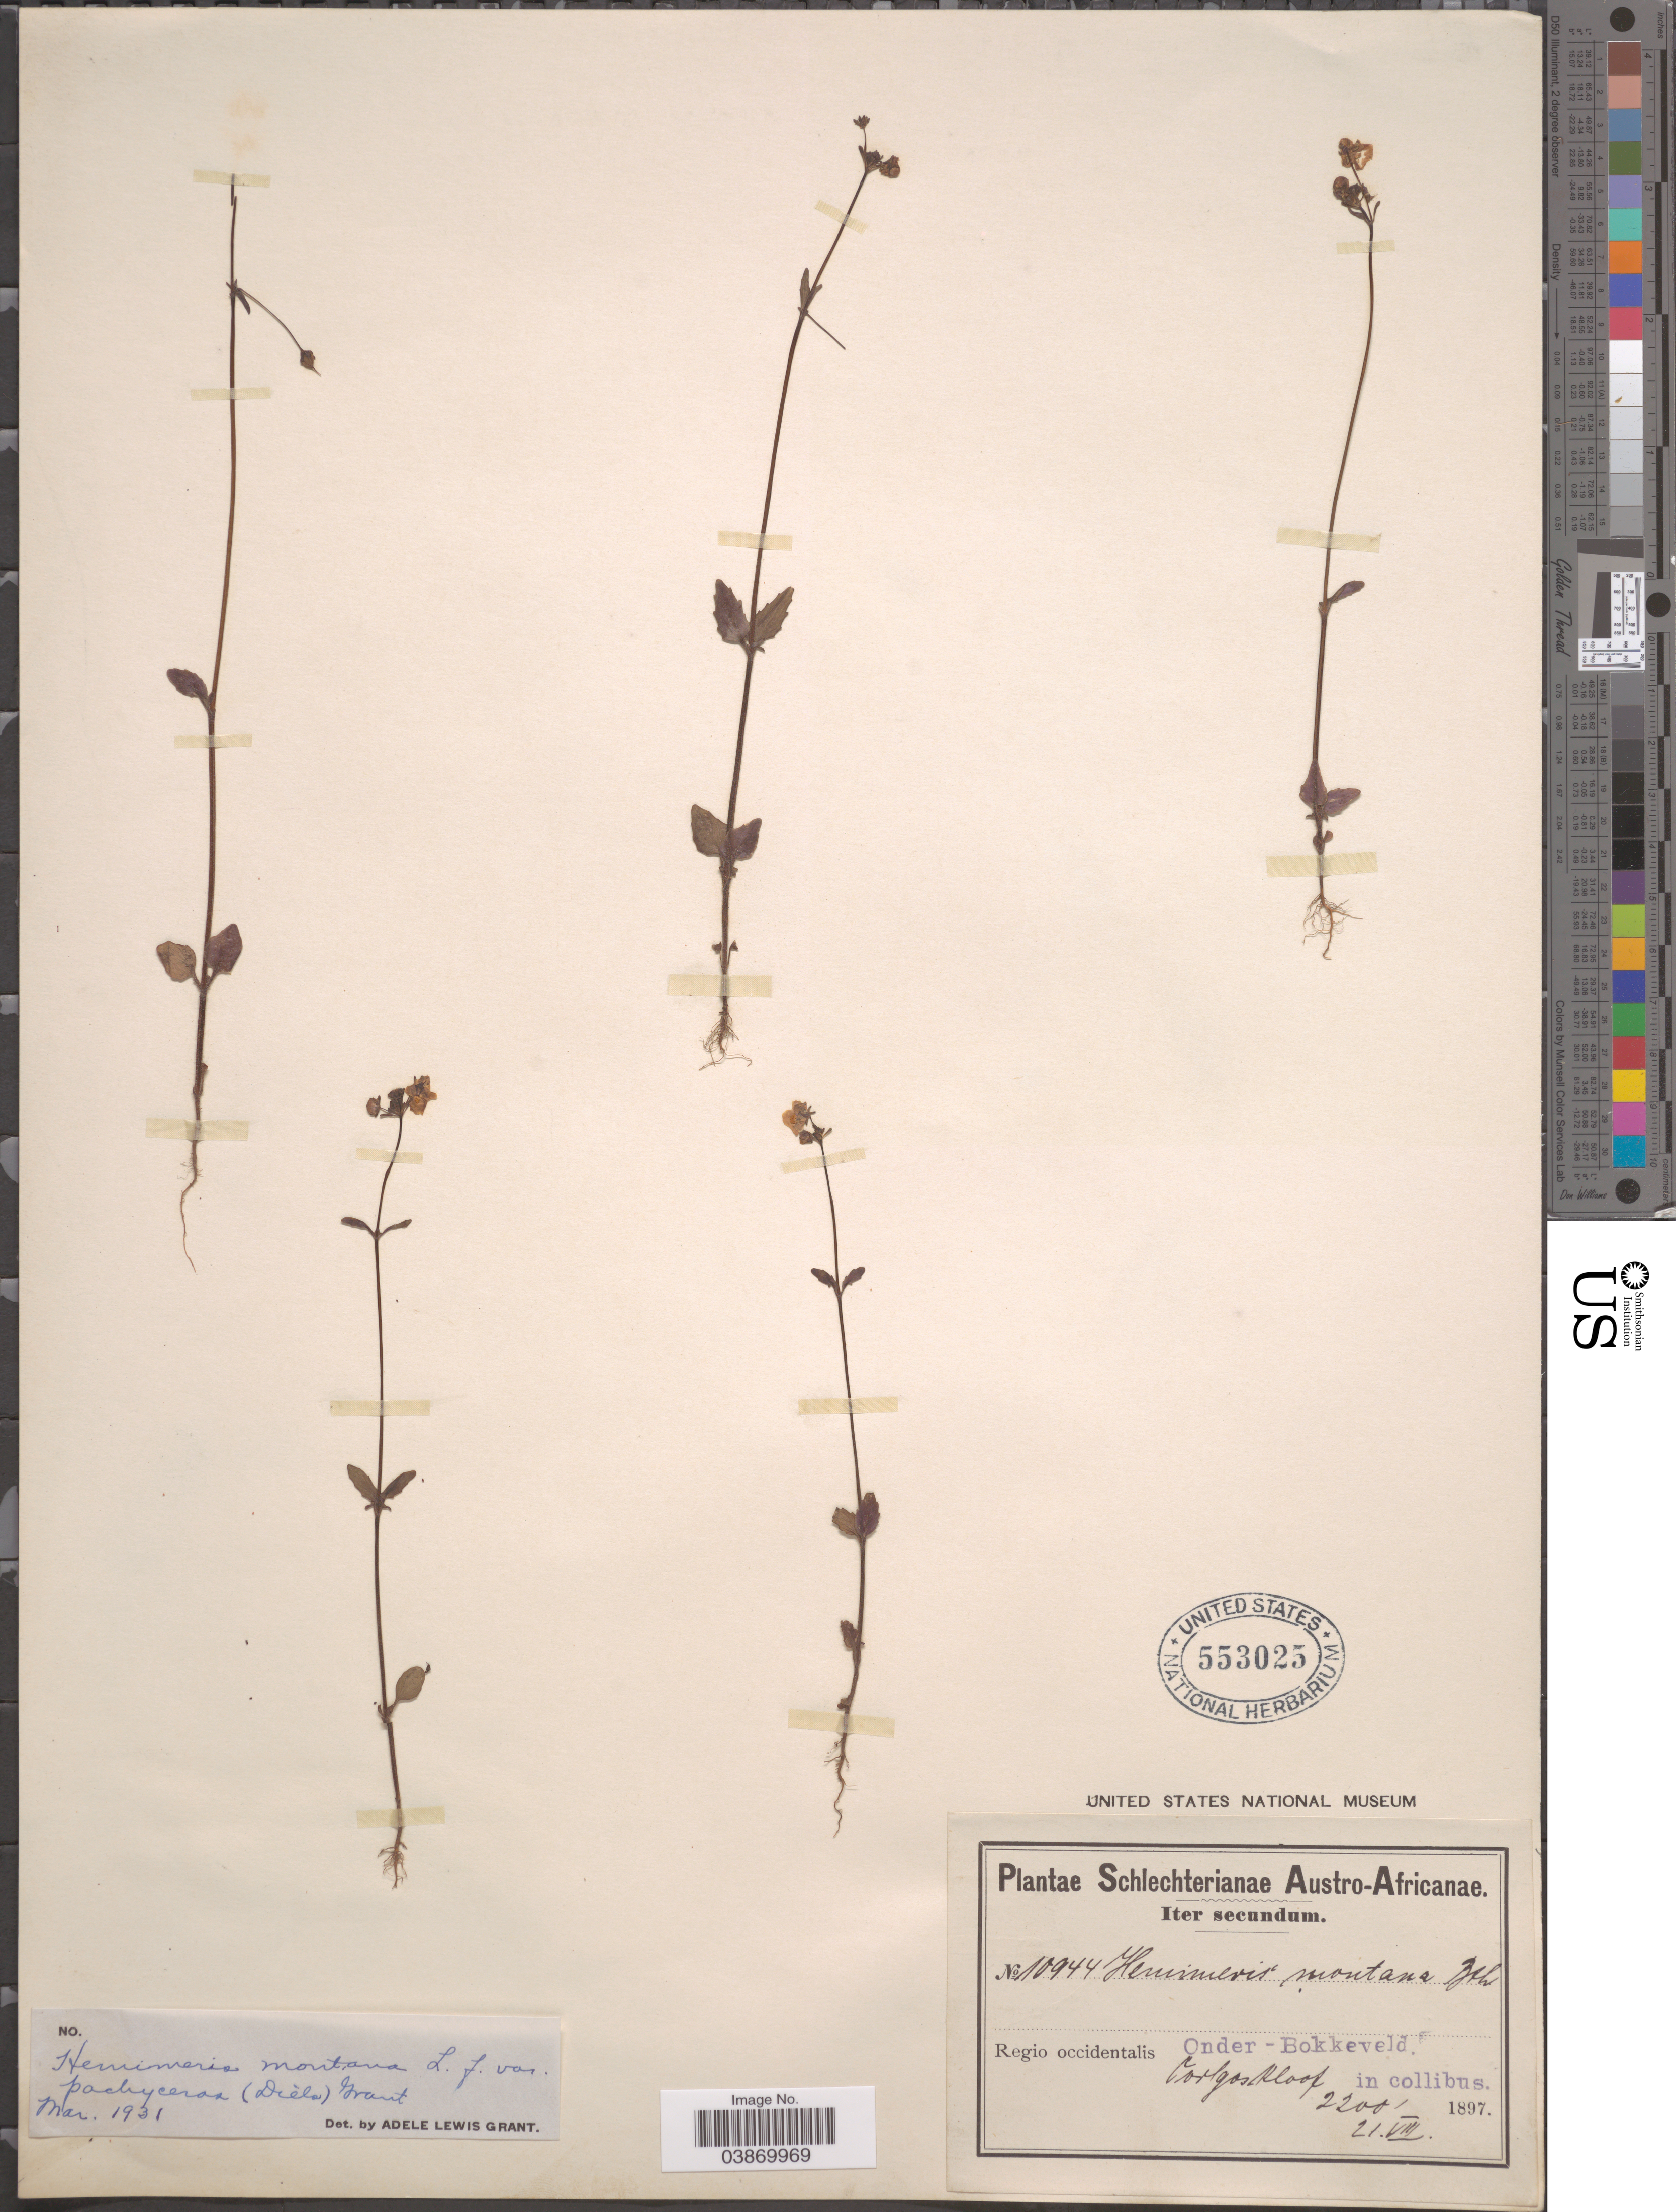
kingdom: Plantae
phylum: Tracheophyta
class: Magnoliopsida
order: Lamiales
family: Scrophulariaceae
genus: Hemimeris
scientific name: Hemimeris montana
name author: L. f.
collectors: Schlechter, --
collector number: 10944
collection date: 1897-08-21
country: South Africa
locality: Austro-Africanæ. Regio occidentalis Onder-Bokkeveld. Oorlogskloof in collibus.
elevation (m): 671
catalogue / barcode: US 553025